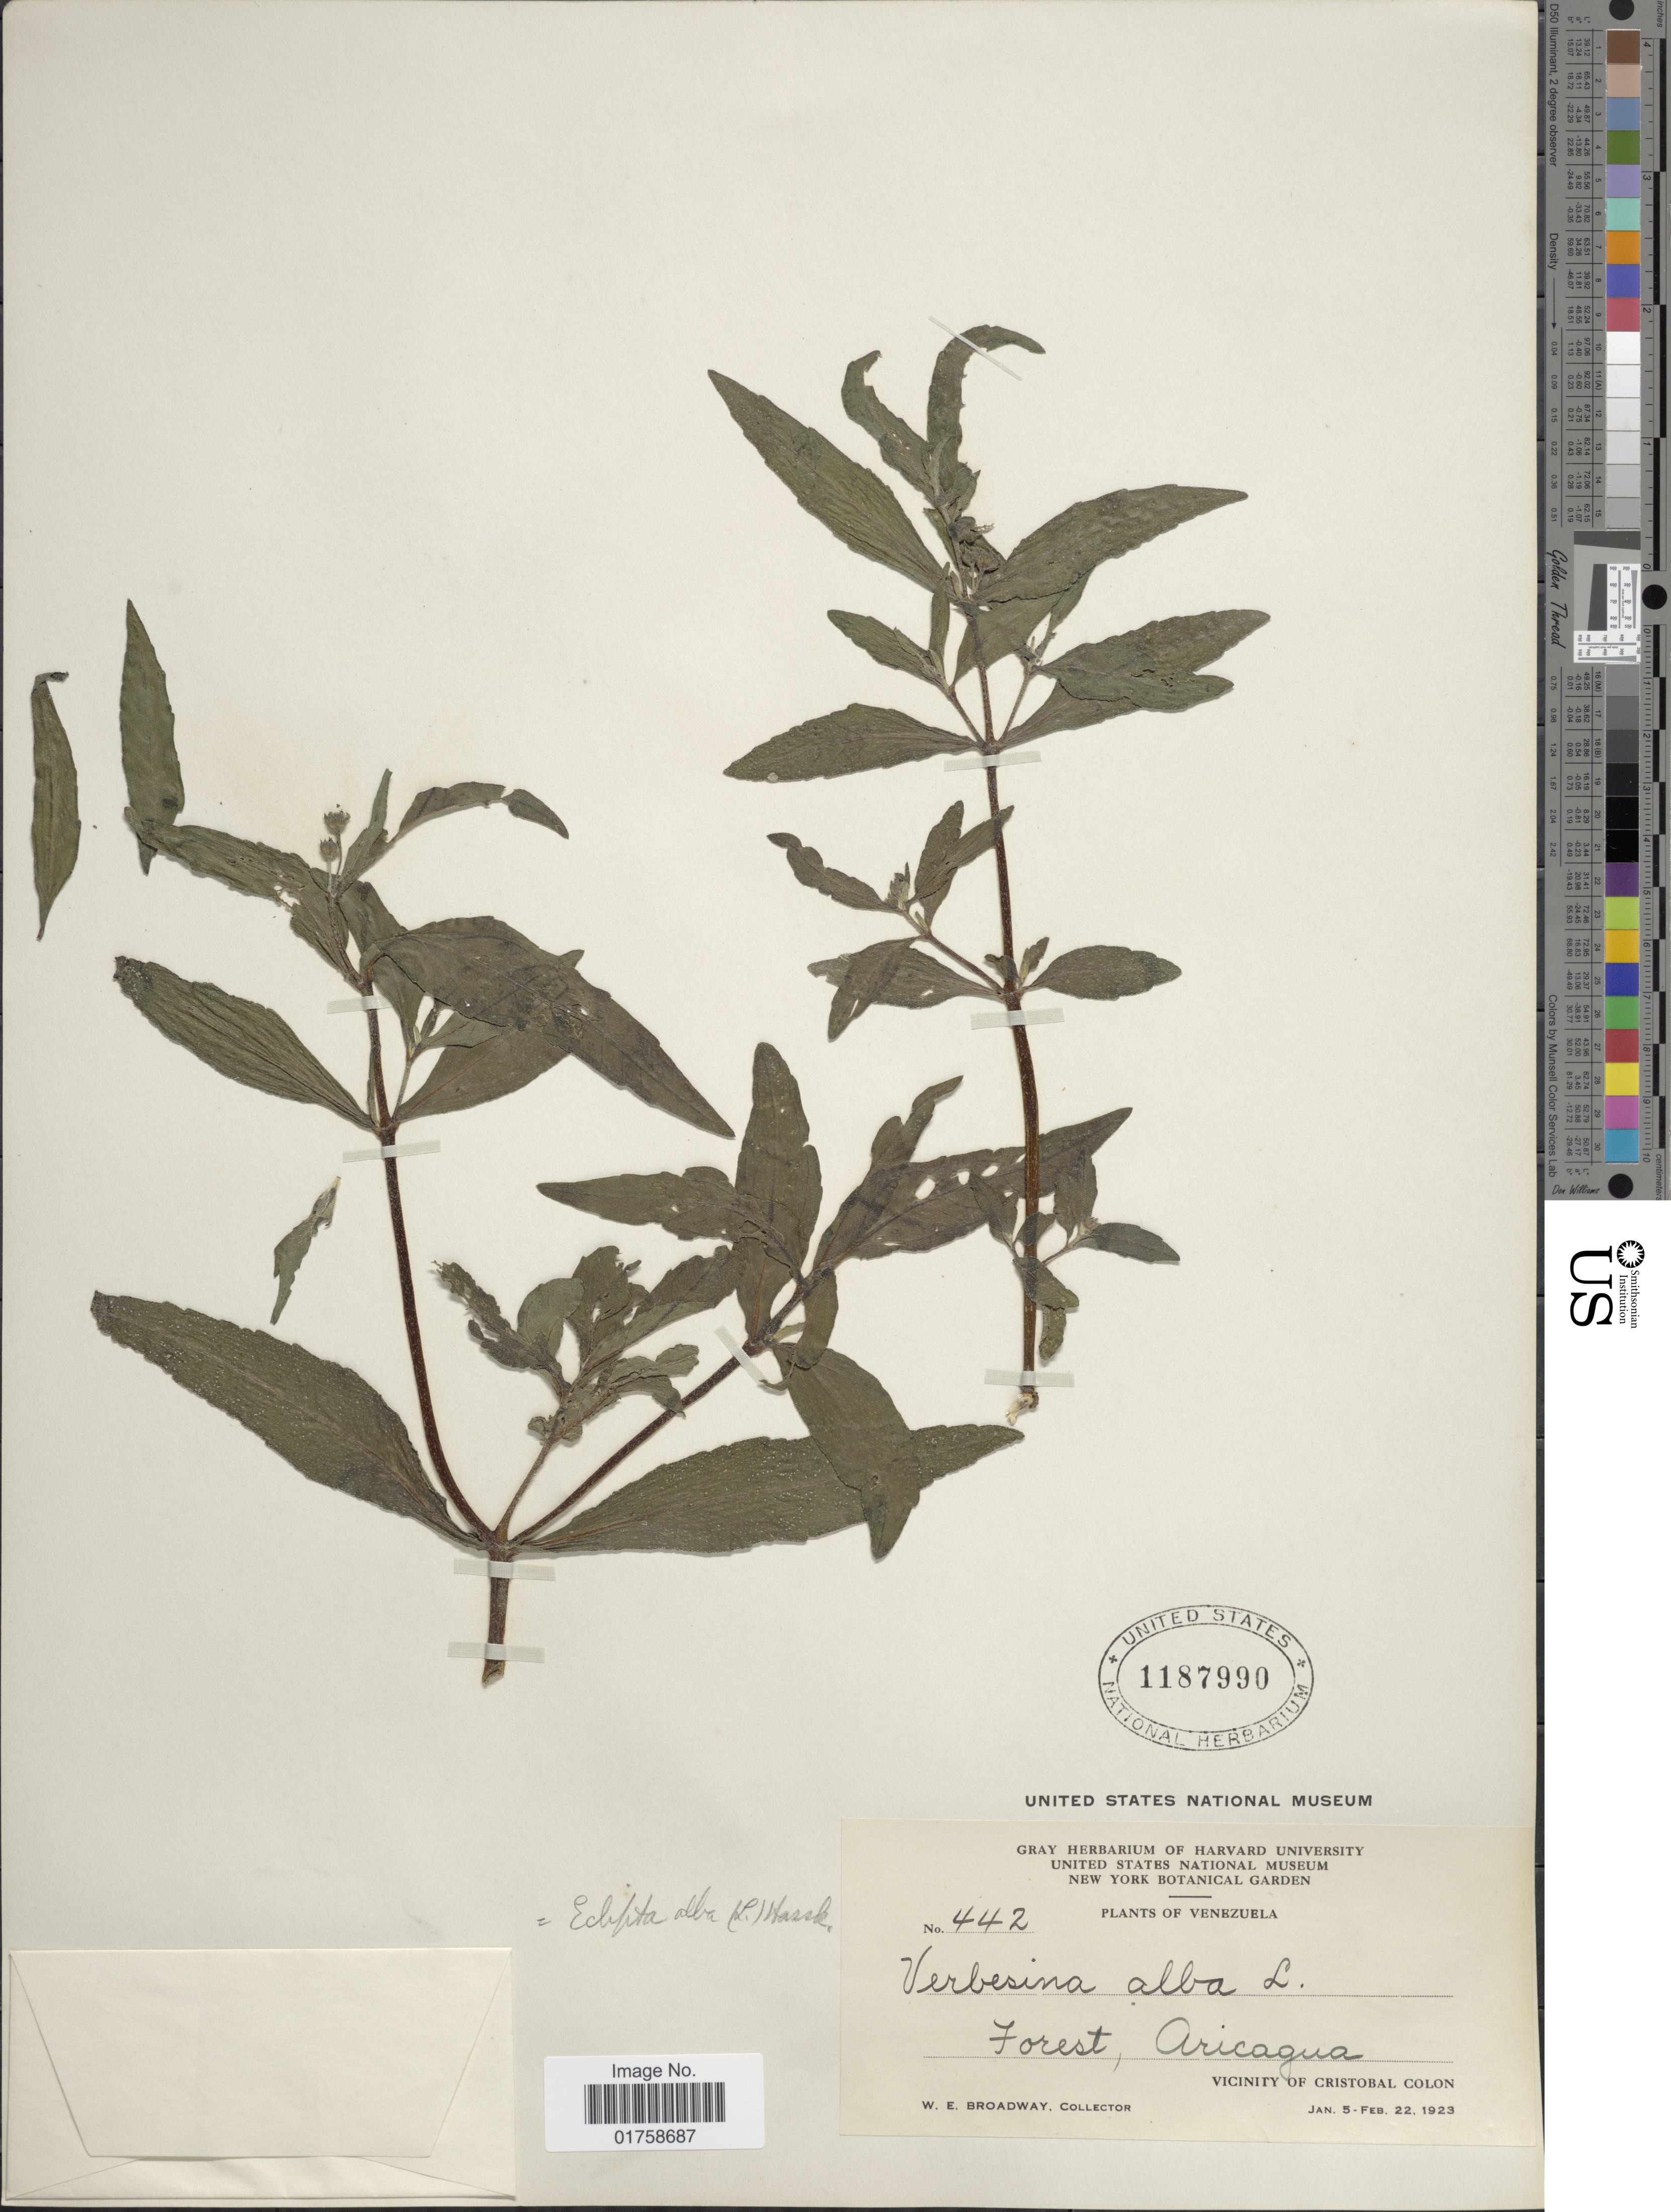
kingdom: Plantae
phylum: Tracheophyta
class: Magnoliopsida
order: Asterales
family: Asteraceae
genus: Eclipta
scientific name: Eclipta alba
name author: (L.) Hassk.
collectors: W. E. Broadway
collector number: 442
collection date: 1923-01-05/1923-02-22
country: Venezuela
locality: Venezuela. Forest, Aricagua. Vicinity of Cristobal Colon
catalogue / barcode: US 1187990